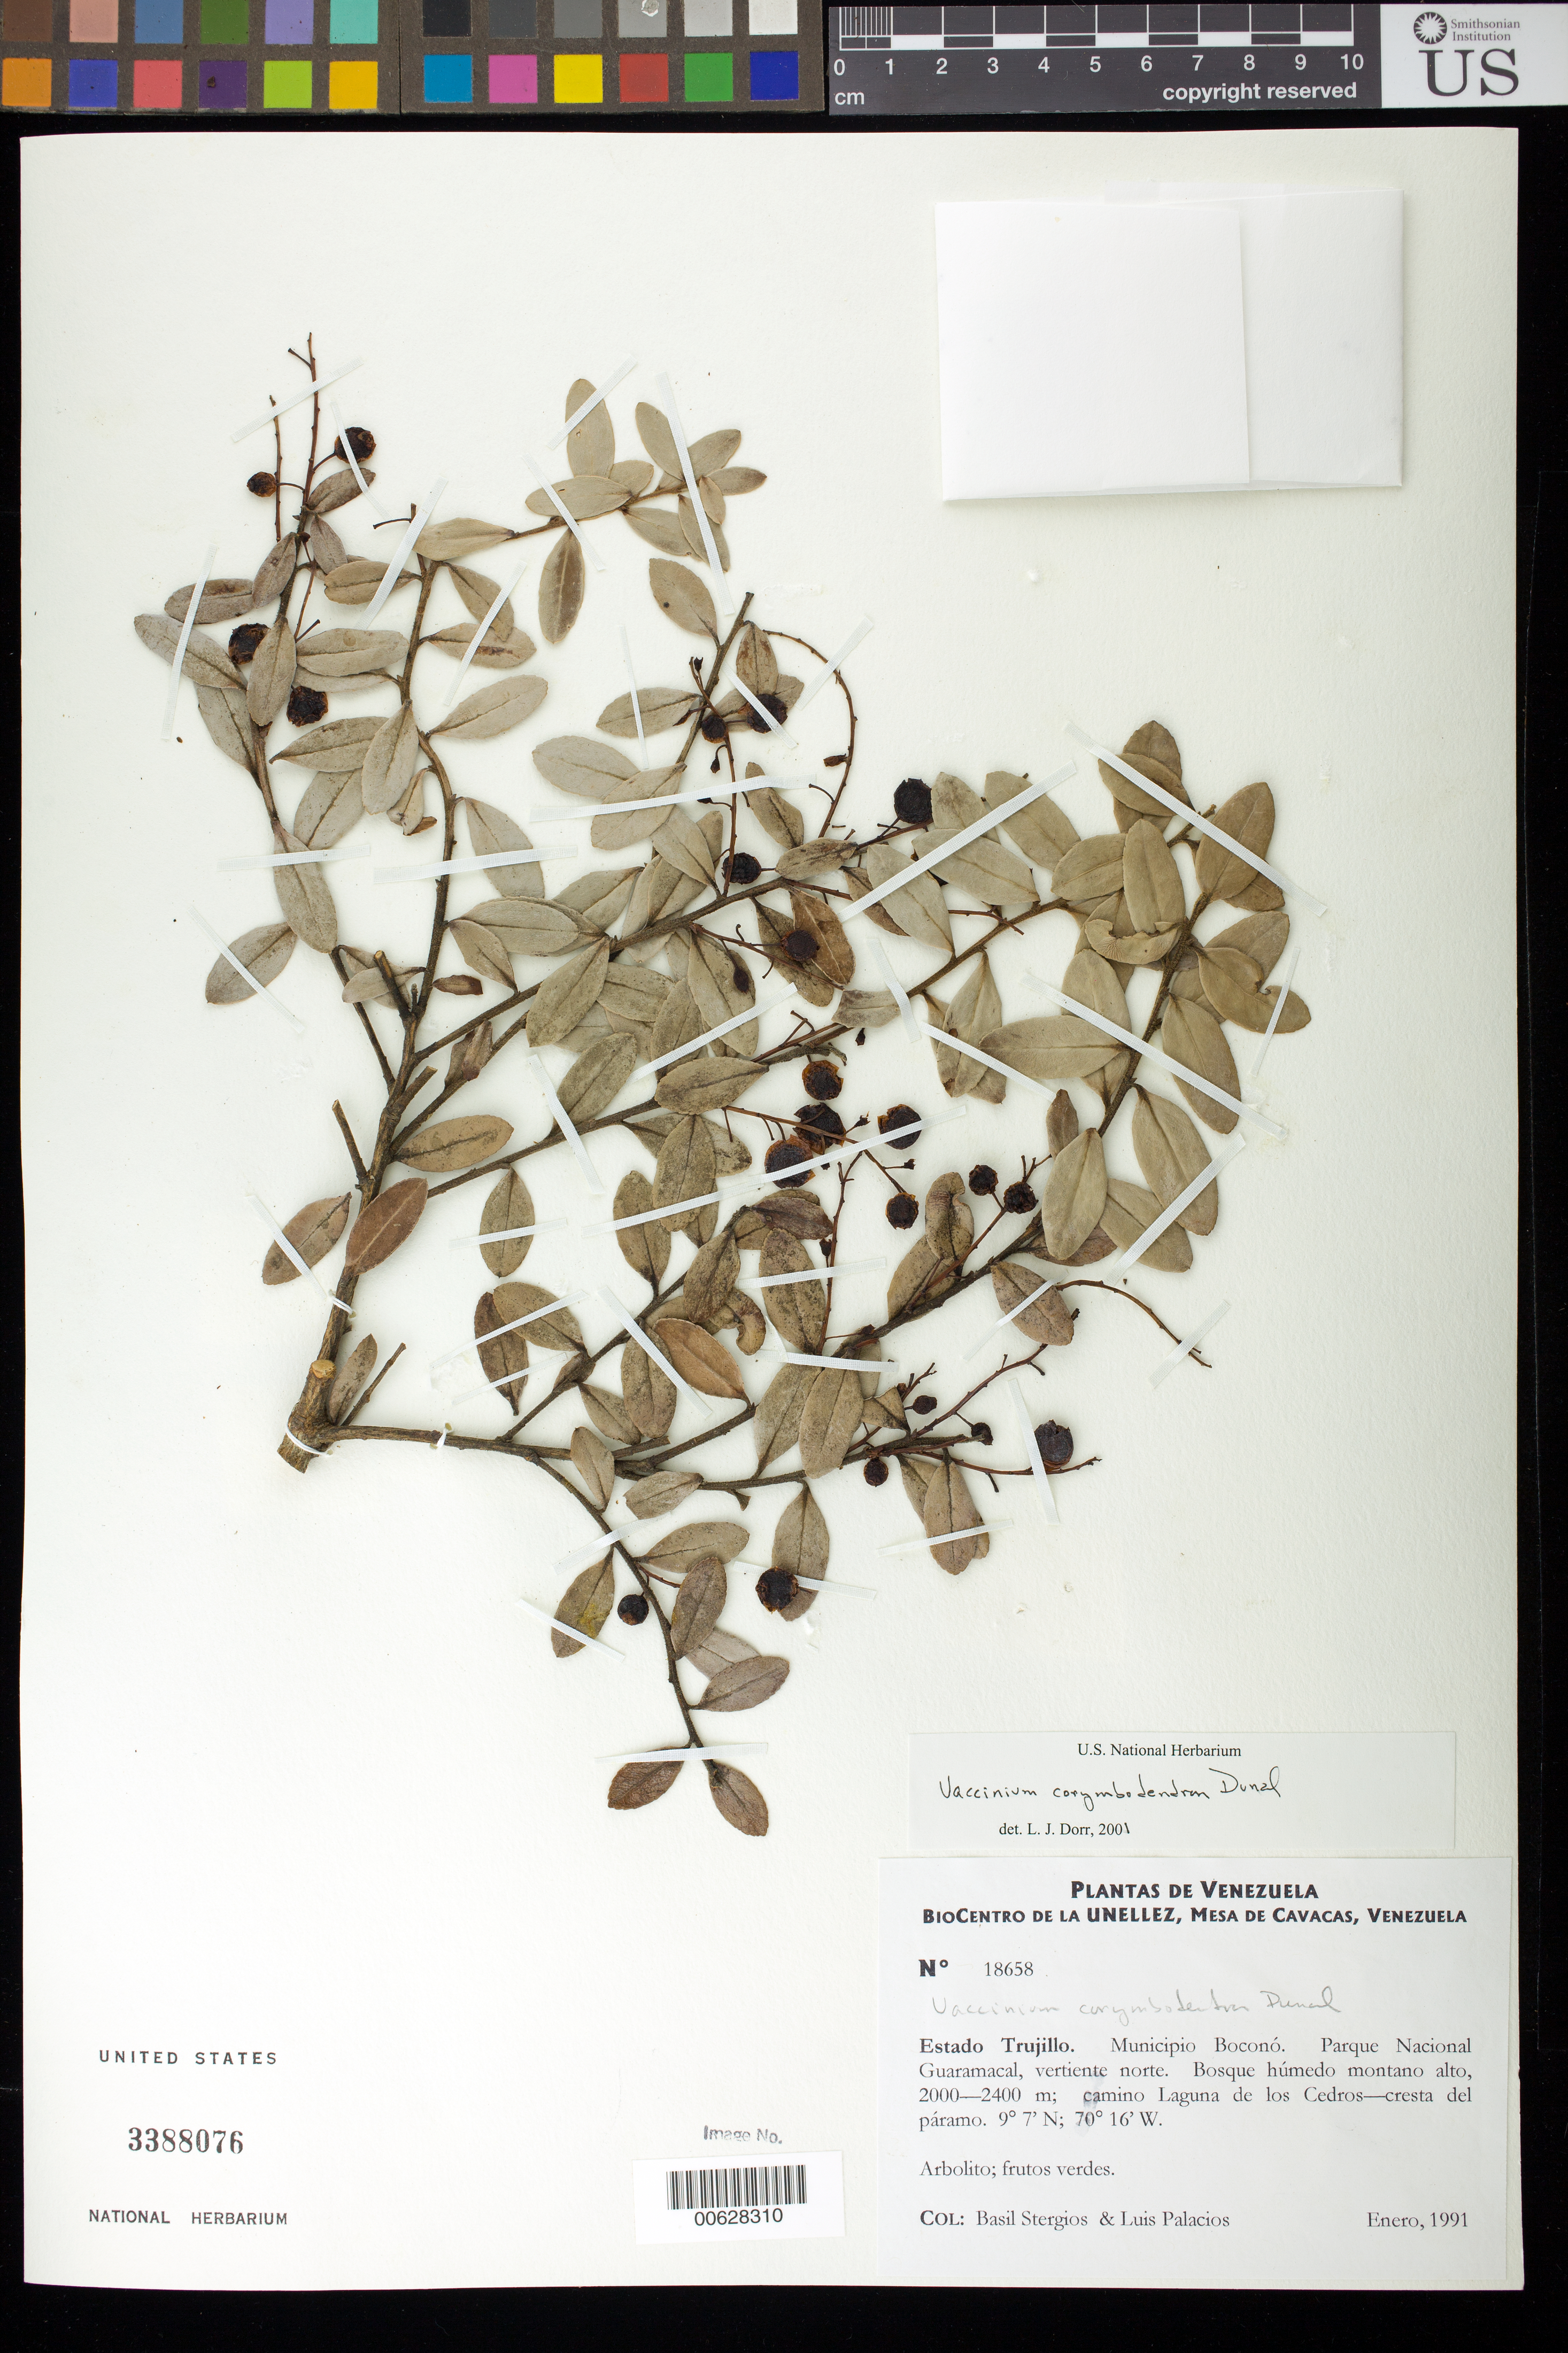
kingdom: Plantae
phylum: Tracheophyta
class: Magnoliopsida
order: Ericales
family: Ericaceae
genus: Vaccinium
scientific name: Vaccinium floribundum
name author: Kunth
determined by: Dorr, L. J., (BOT), Smithsonian Institution - National Museum of Natural History (UNITED STATES)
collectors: B. G. Stergios & L. Palacios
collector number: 18658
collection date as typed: Jan 1991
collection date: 1991-01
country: Venezuela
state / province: Trujillo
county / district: Boconó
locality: Parque Nacional Guaramacal, vertiente N, camino laguna de los Cedros-cresta del páramo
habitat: Bosque húmedo montano alto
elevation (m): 2000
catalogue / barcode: US 3388076